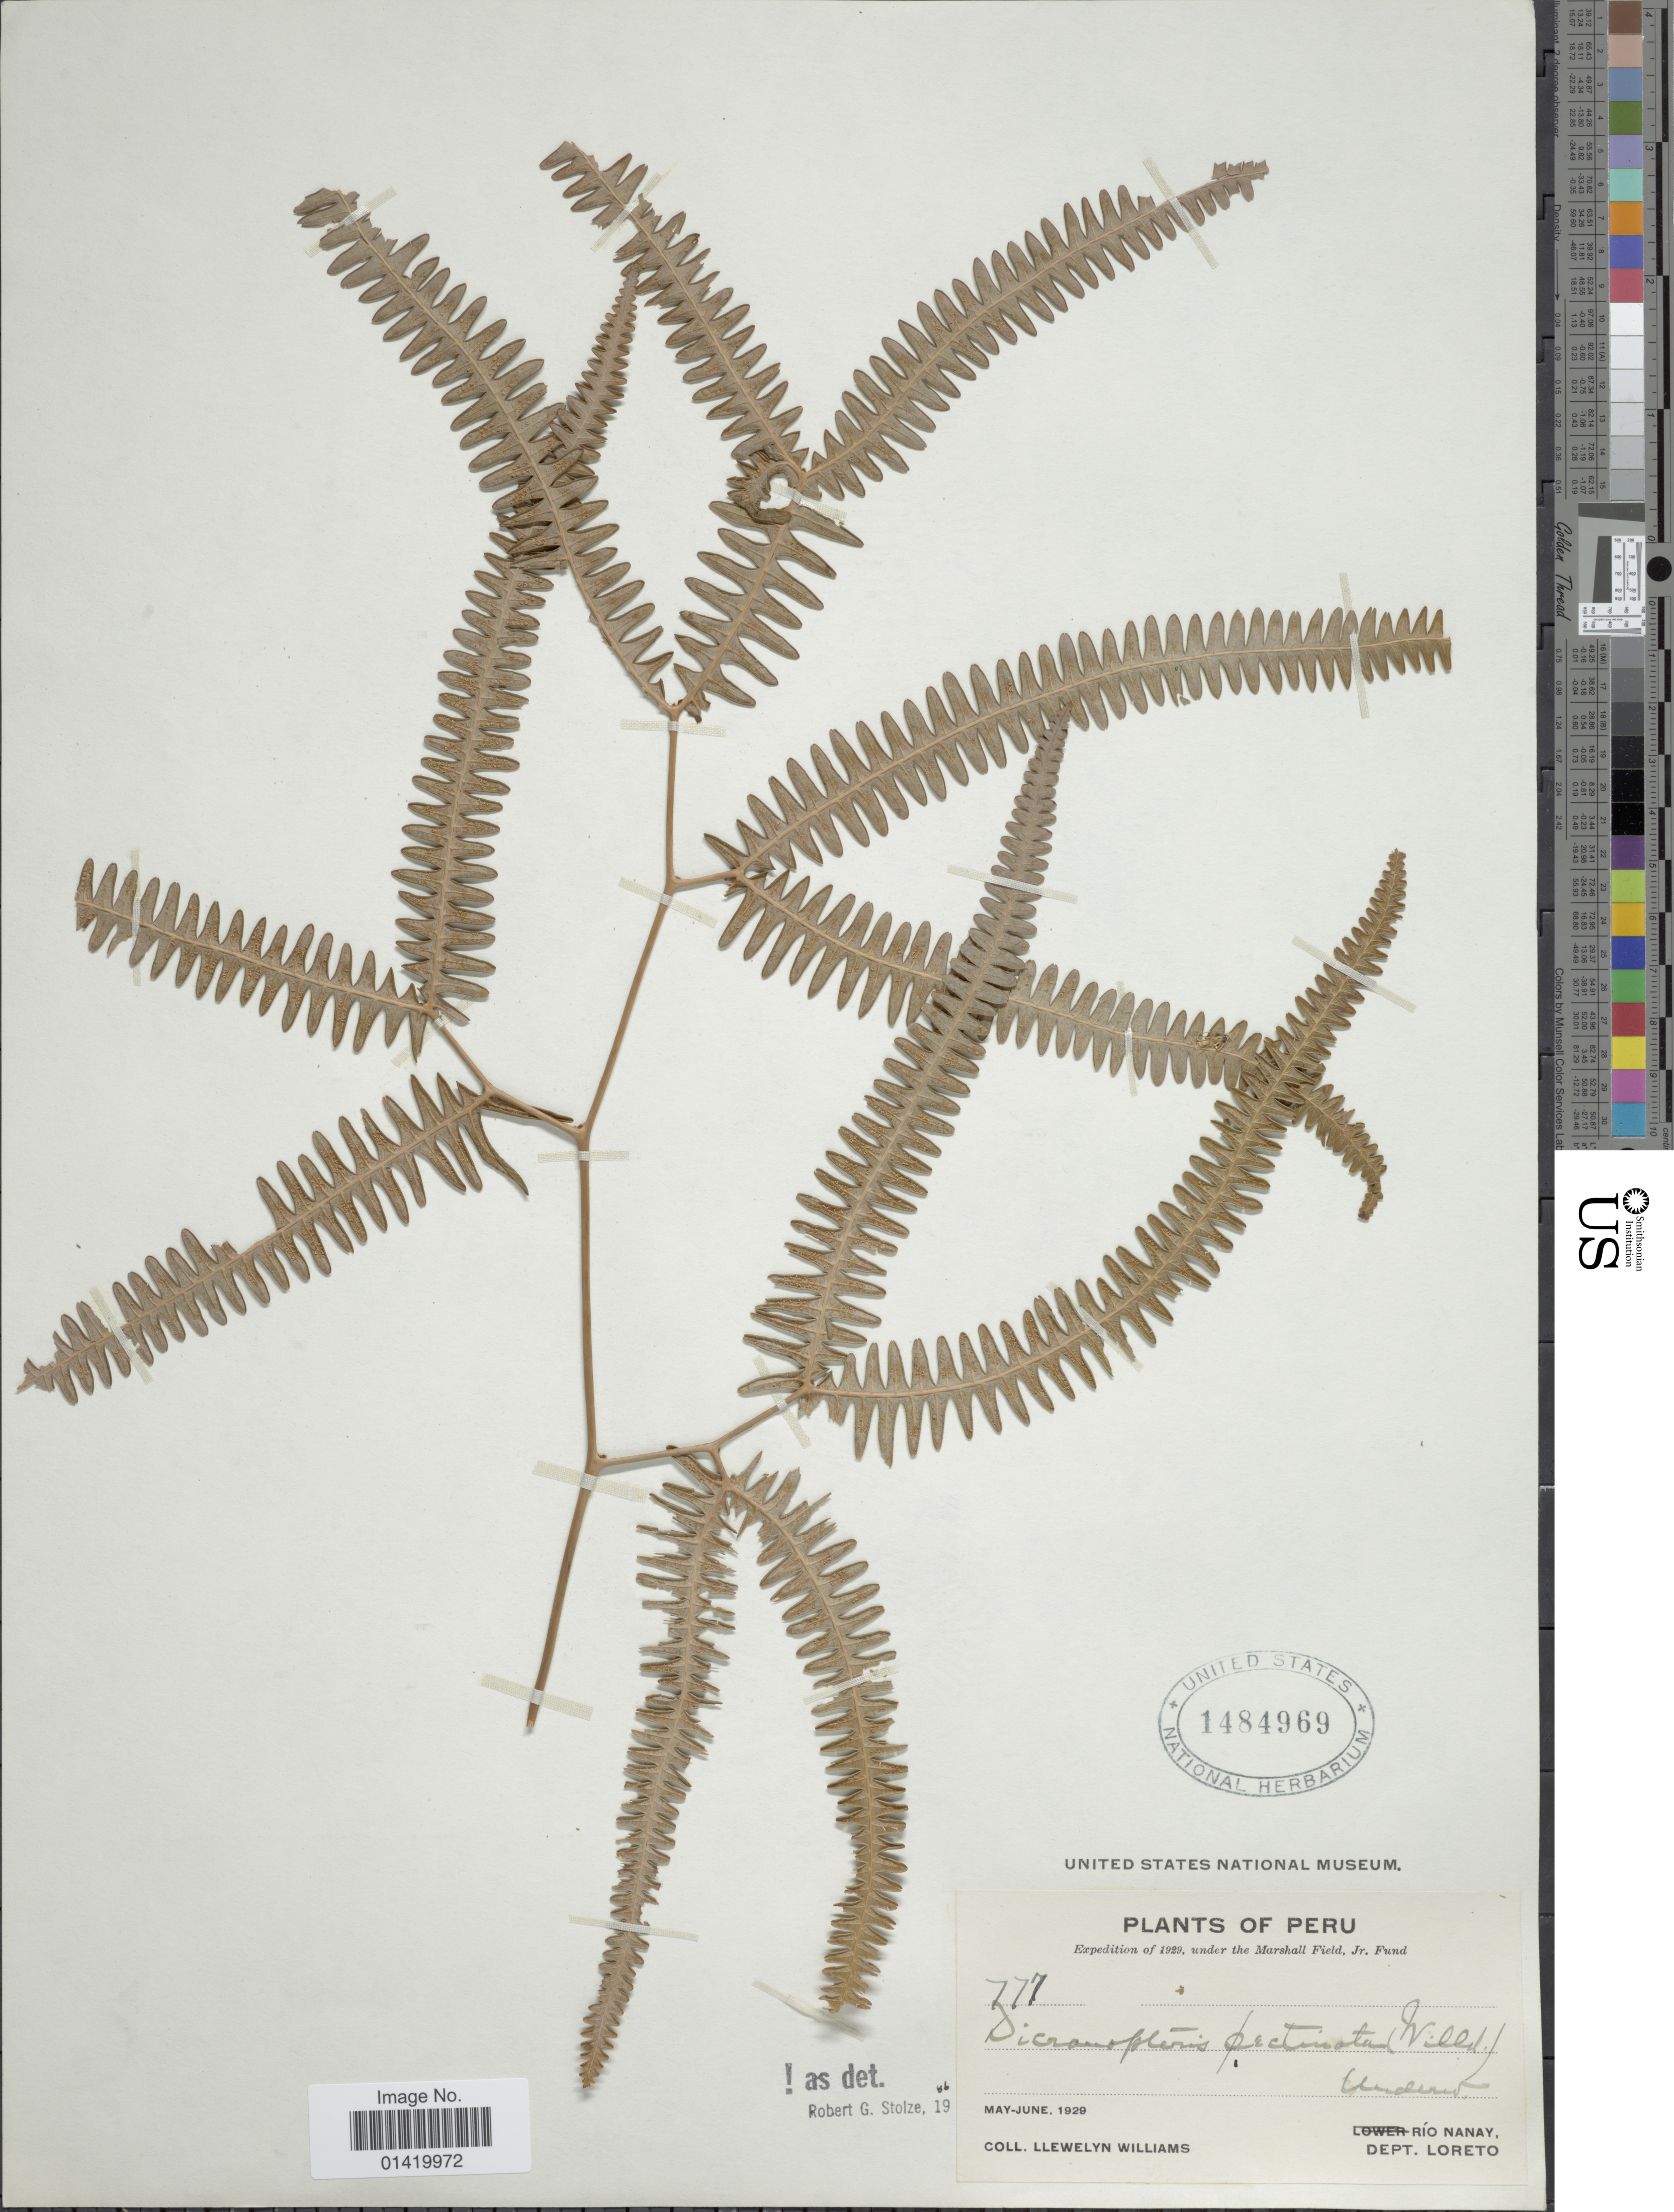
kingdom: Plantae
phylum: Tracheophyta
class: Polypodiopsida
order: Gleicheniales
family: Gleicheniaceae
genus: Gleichenella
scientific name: Gleichenella pectinata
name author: (Willd.) Ching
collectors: Ll. Williams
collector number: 777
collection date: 1929-05/1929-06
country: Peru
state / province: Loreto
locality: Río Nanay, Dept. Loreto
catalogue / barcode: US 1484969